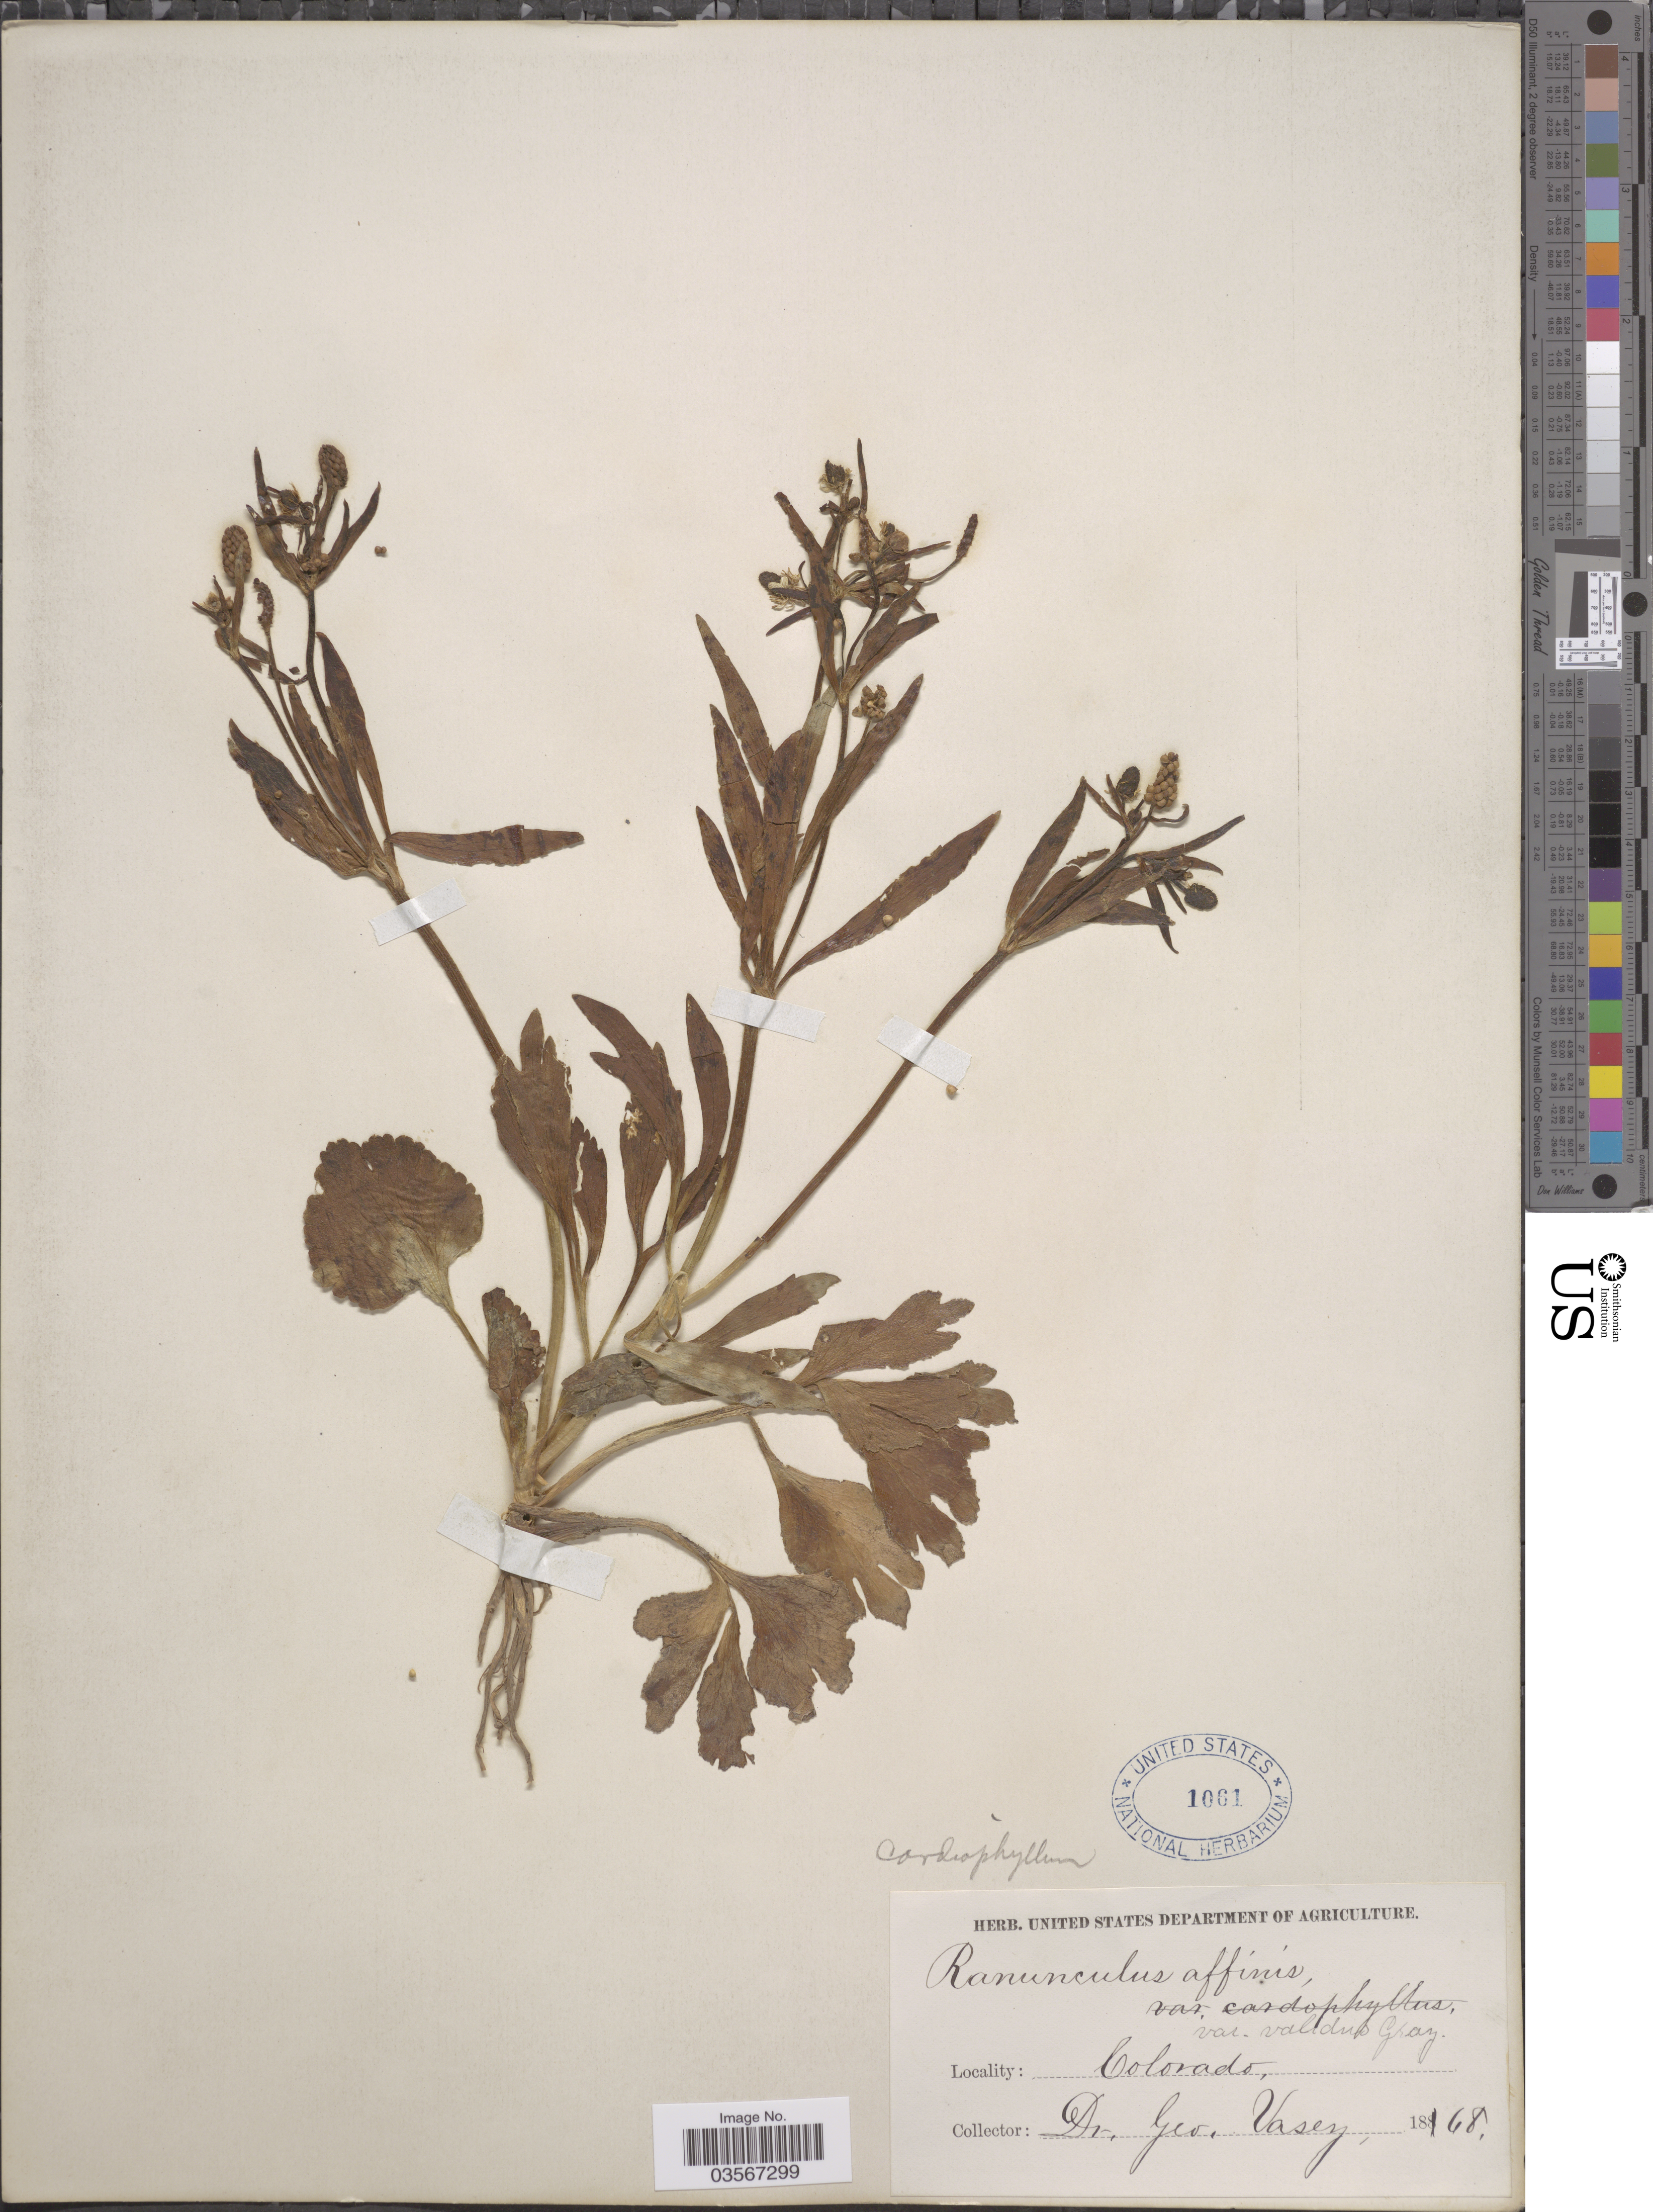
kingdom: Plantae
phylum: Tracheophyta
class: Magnoliopsida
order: Ranunculales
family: Ranunculaceae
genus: Ranunculus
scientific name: Ranunculus inamoenus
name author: Greene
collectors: G. Vasey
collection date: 1868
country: United States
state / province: Colorado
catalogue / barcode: US 1061